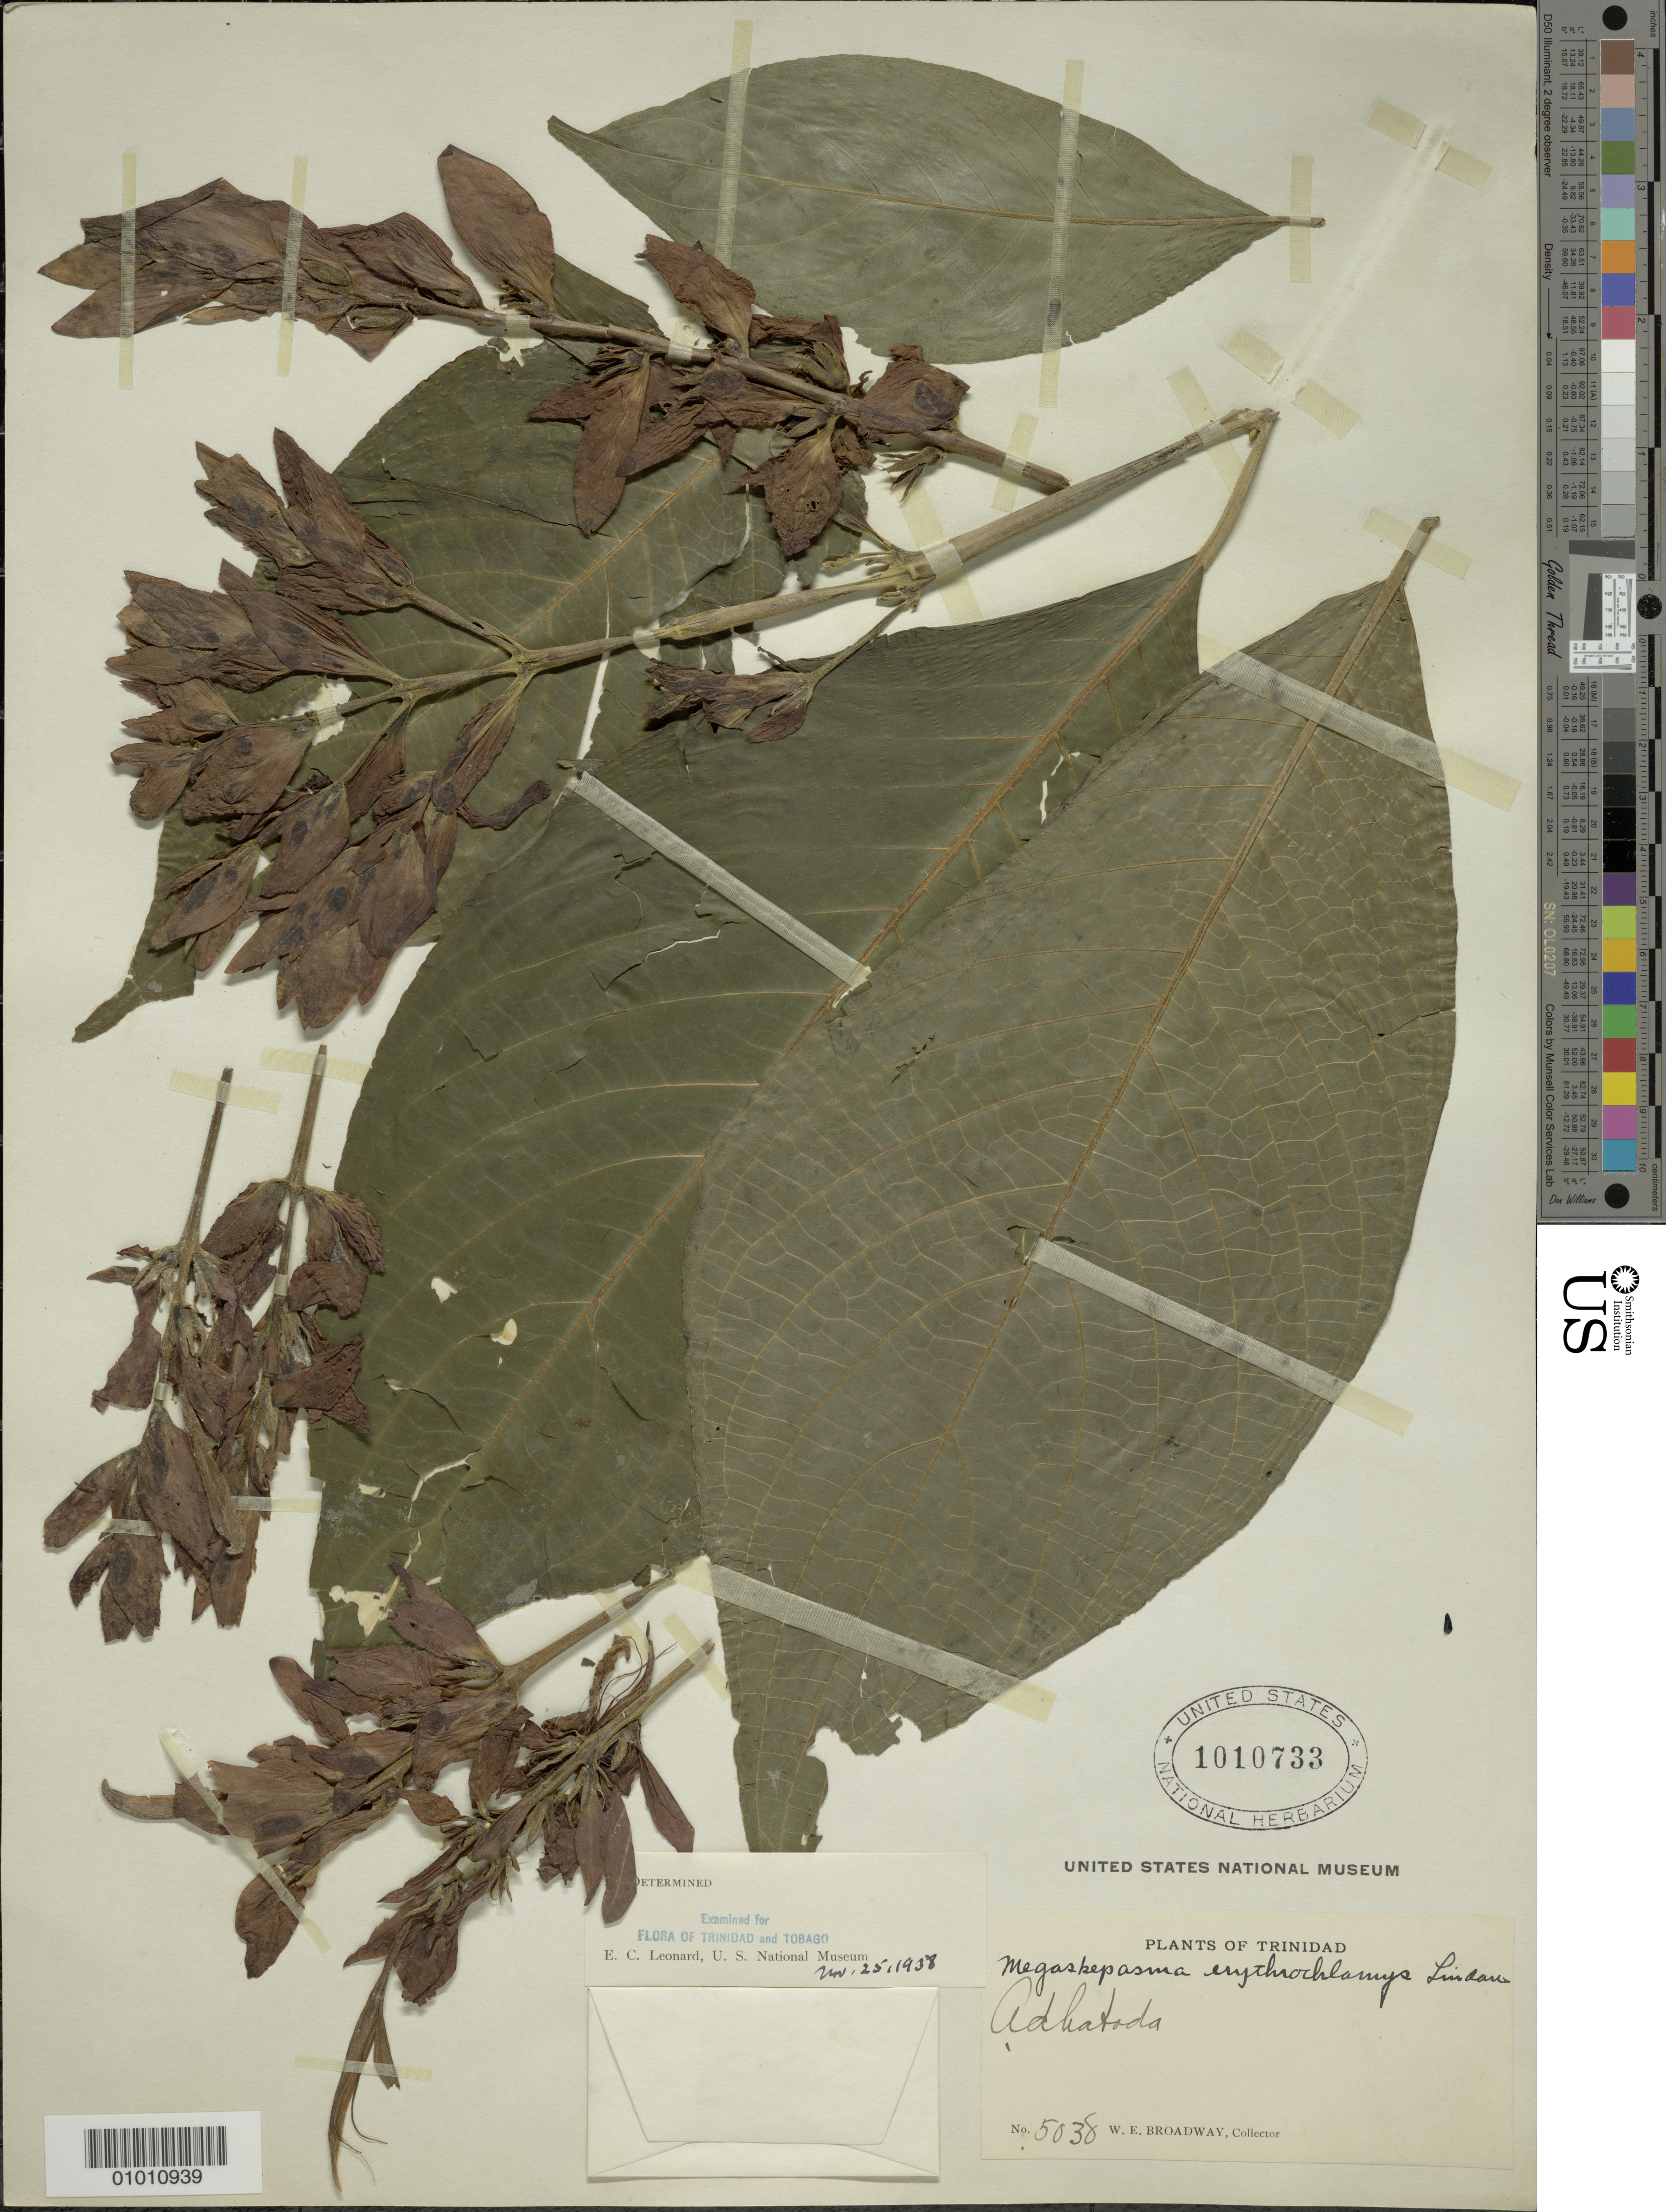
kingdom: Plantae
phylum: Tracheophyta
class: Magnoliopsida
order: Lamiales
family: Acanthaceae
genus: Megaskepasma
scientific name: Megaskepasma erythrochlamys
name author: Lindau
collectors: W. E. Broadway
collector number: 5038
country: Trinidad and Tobago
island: Trinidad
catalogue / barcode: US 1010733